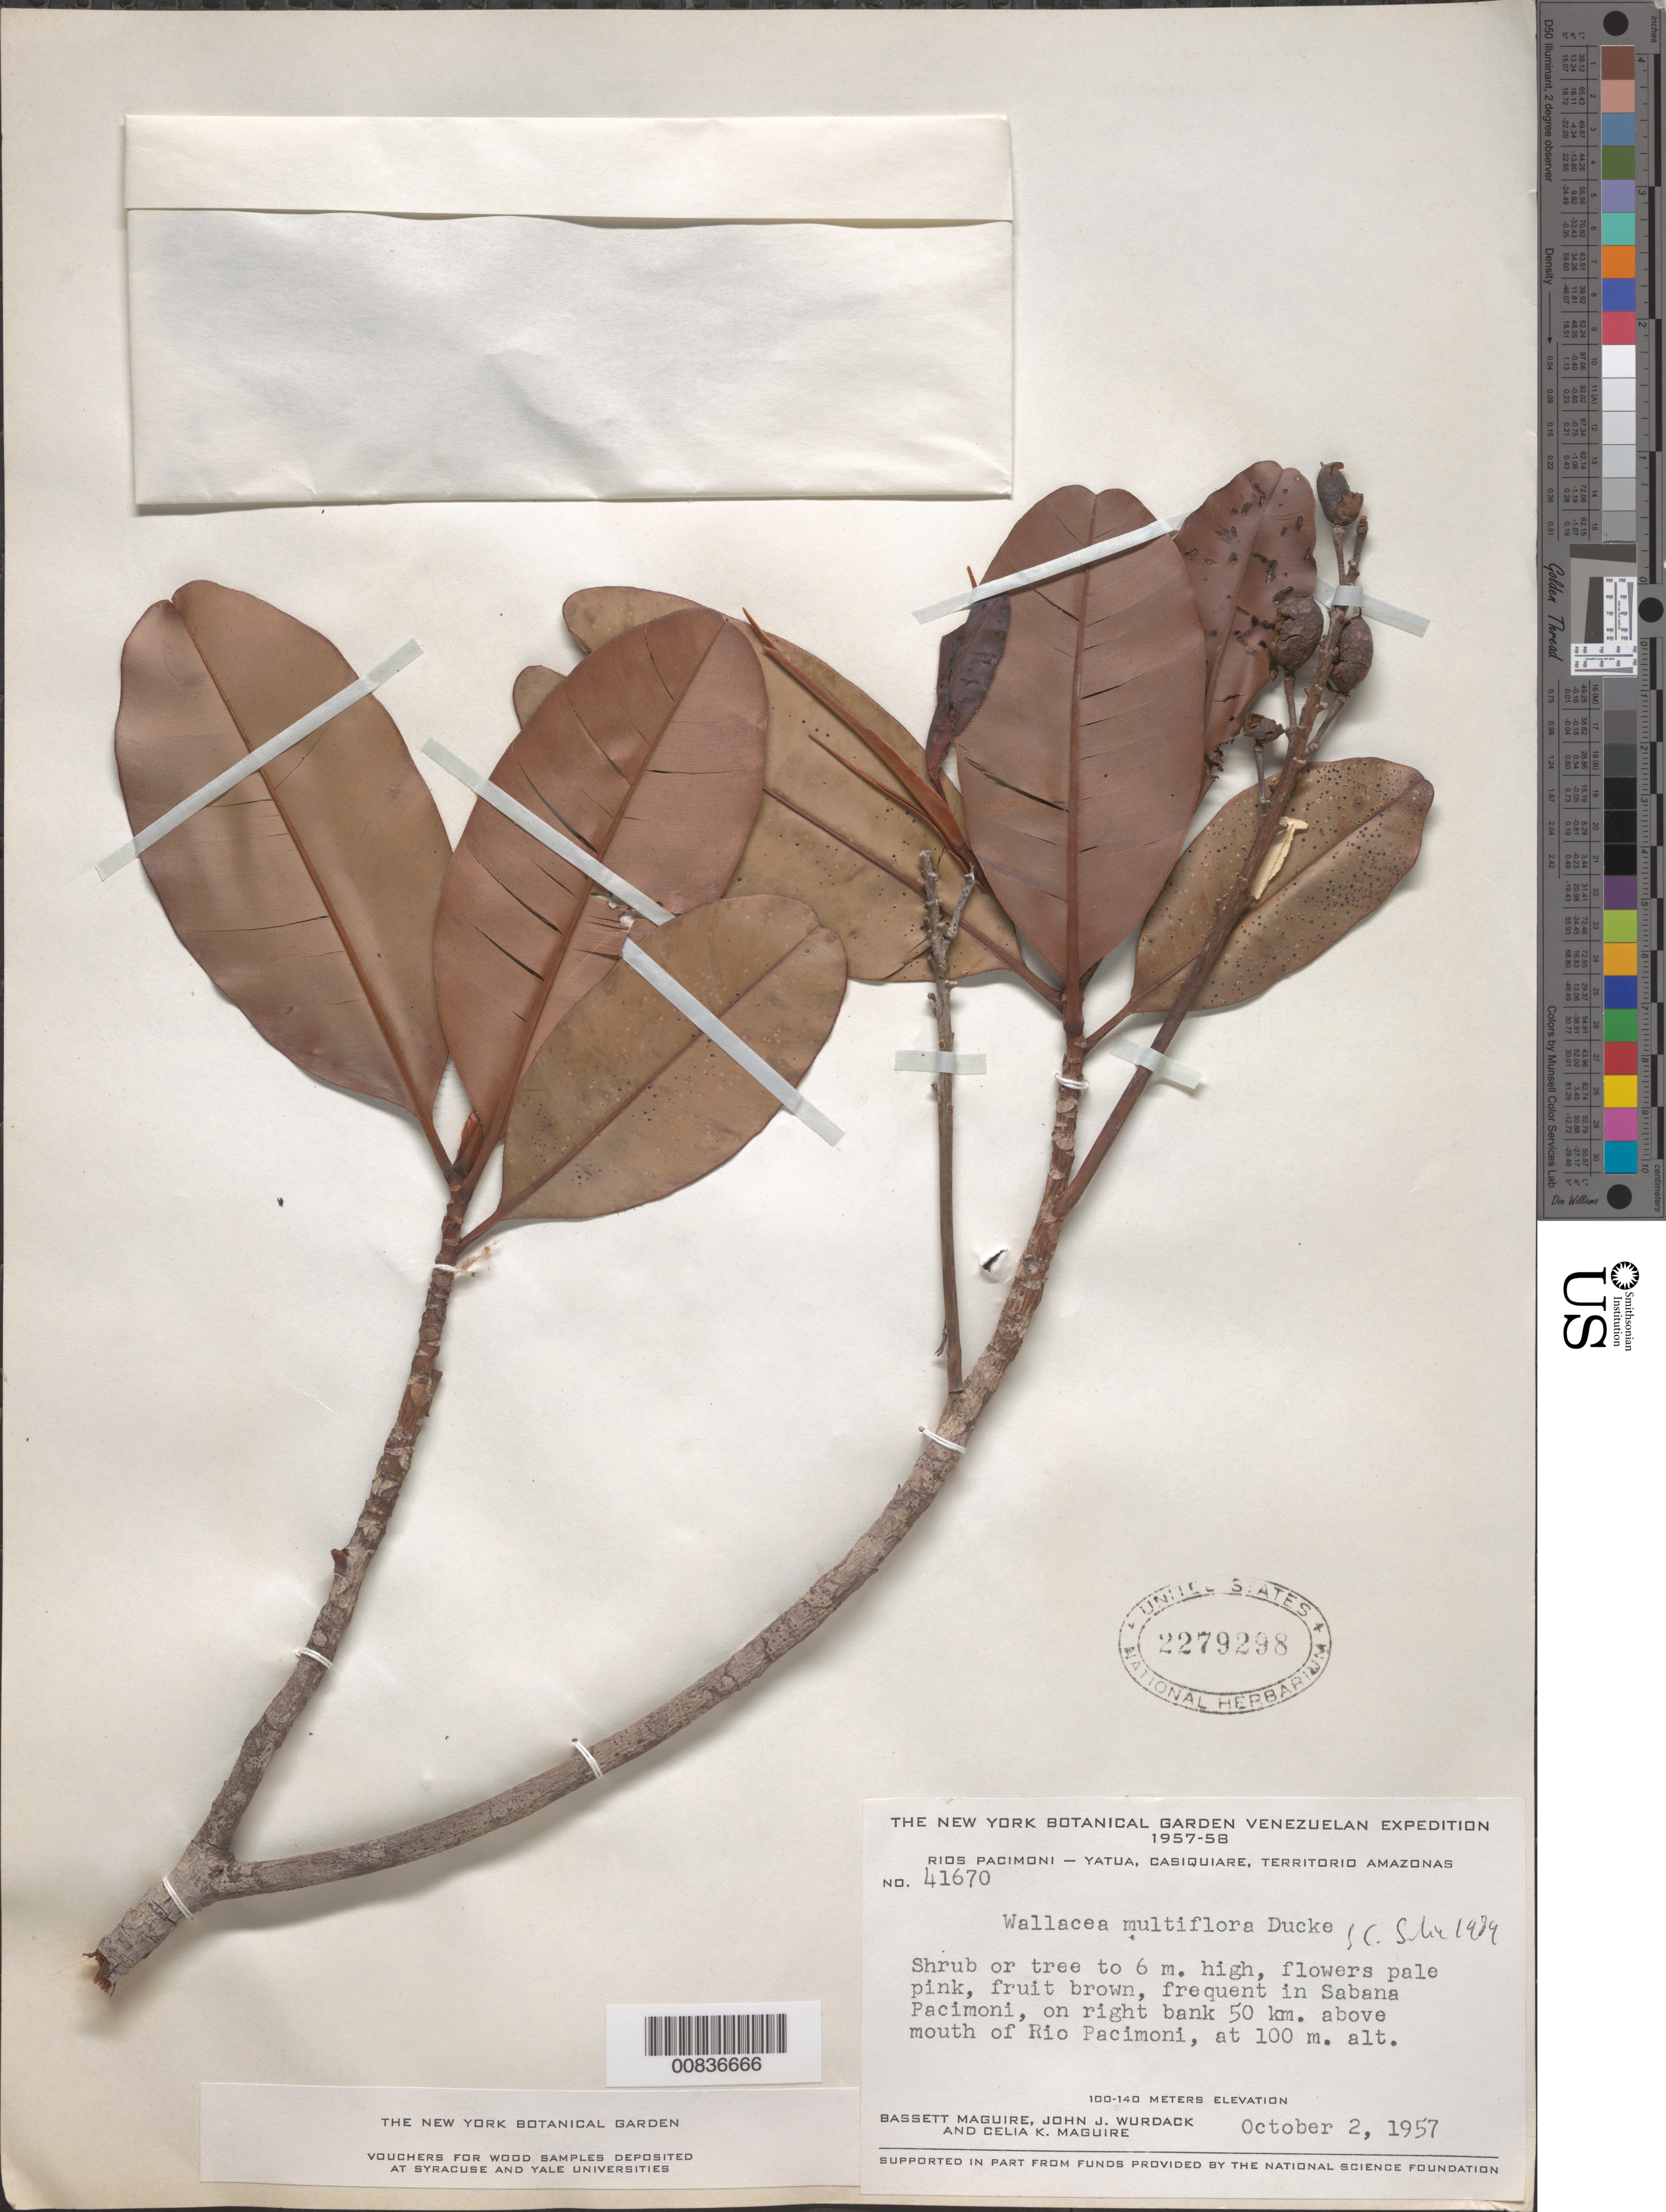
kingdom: Plantae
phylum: Tracheophyta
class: Magnoliopsida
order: Malpighiales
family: Ochnaceae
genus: Wallacea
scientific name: Wallacea multiflora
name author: Ducke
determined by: Sastre, C. H. L.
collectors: B. Maguire, J. J. Wurdack & C. K. Maguire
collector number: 41670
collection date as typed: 2-Oct-57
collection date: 1957-10-02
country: Venezuela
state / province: Amazonas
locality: Sabana Pacimoni, right back of Río Pacimoni, 50 km above mouth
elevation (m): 100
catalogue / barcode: US 2279298